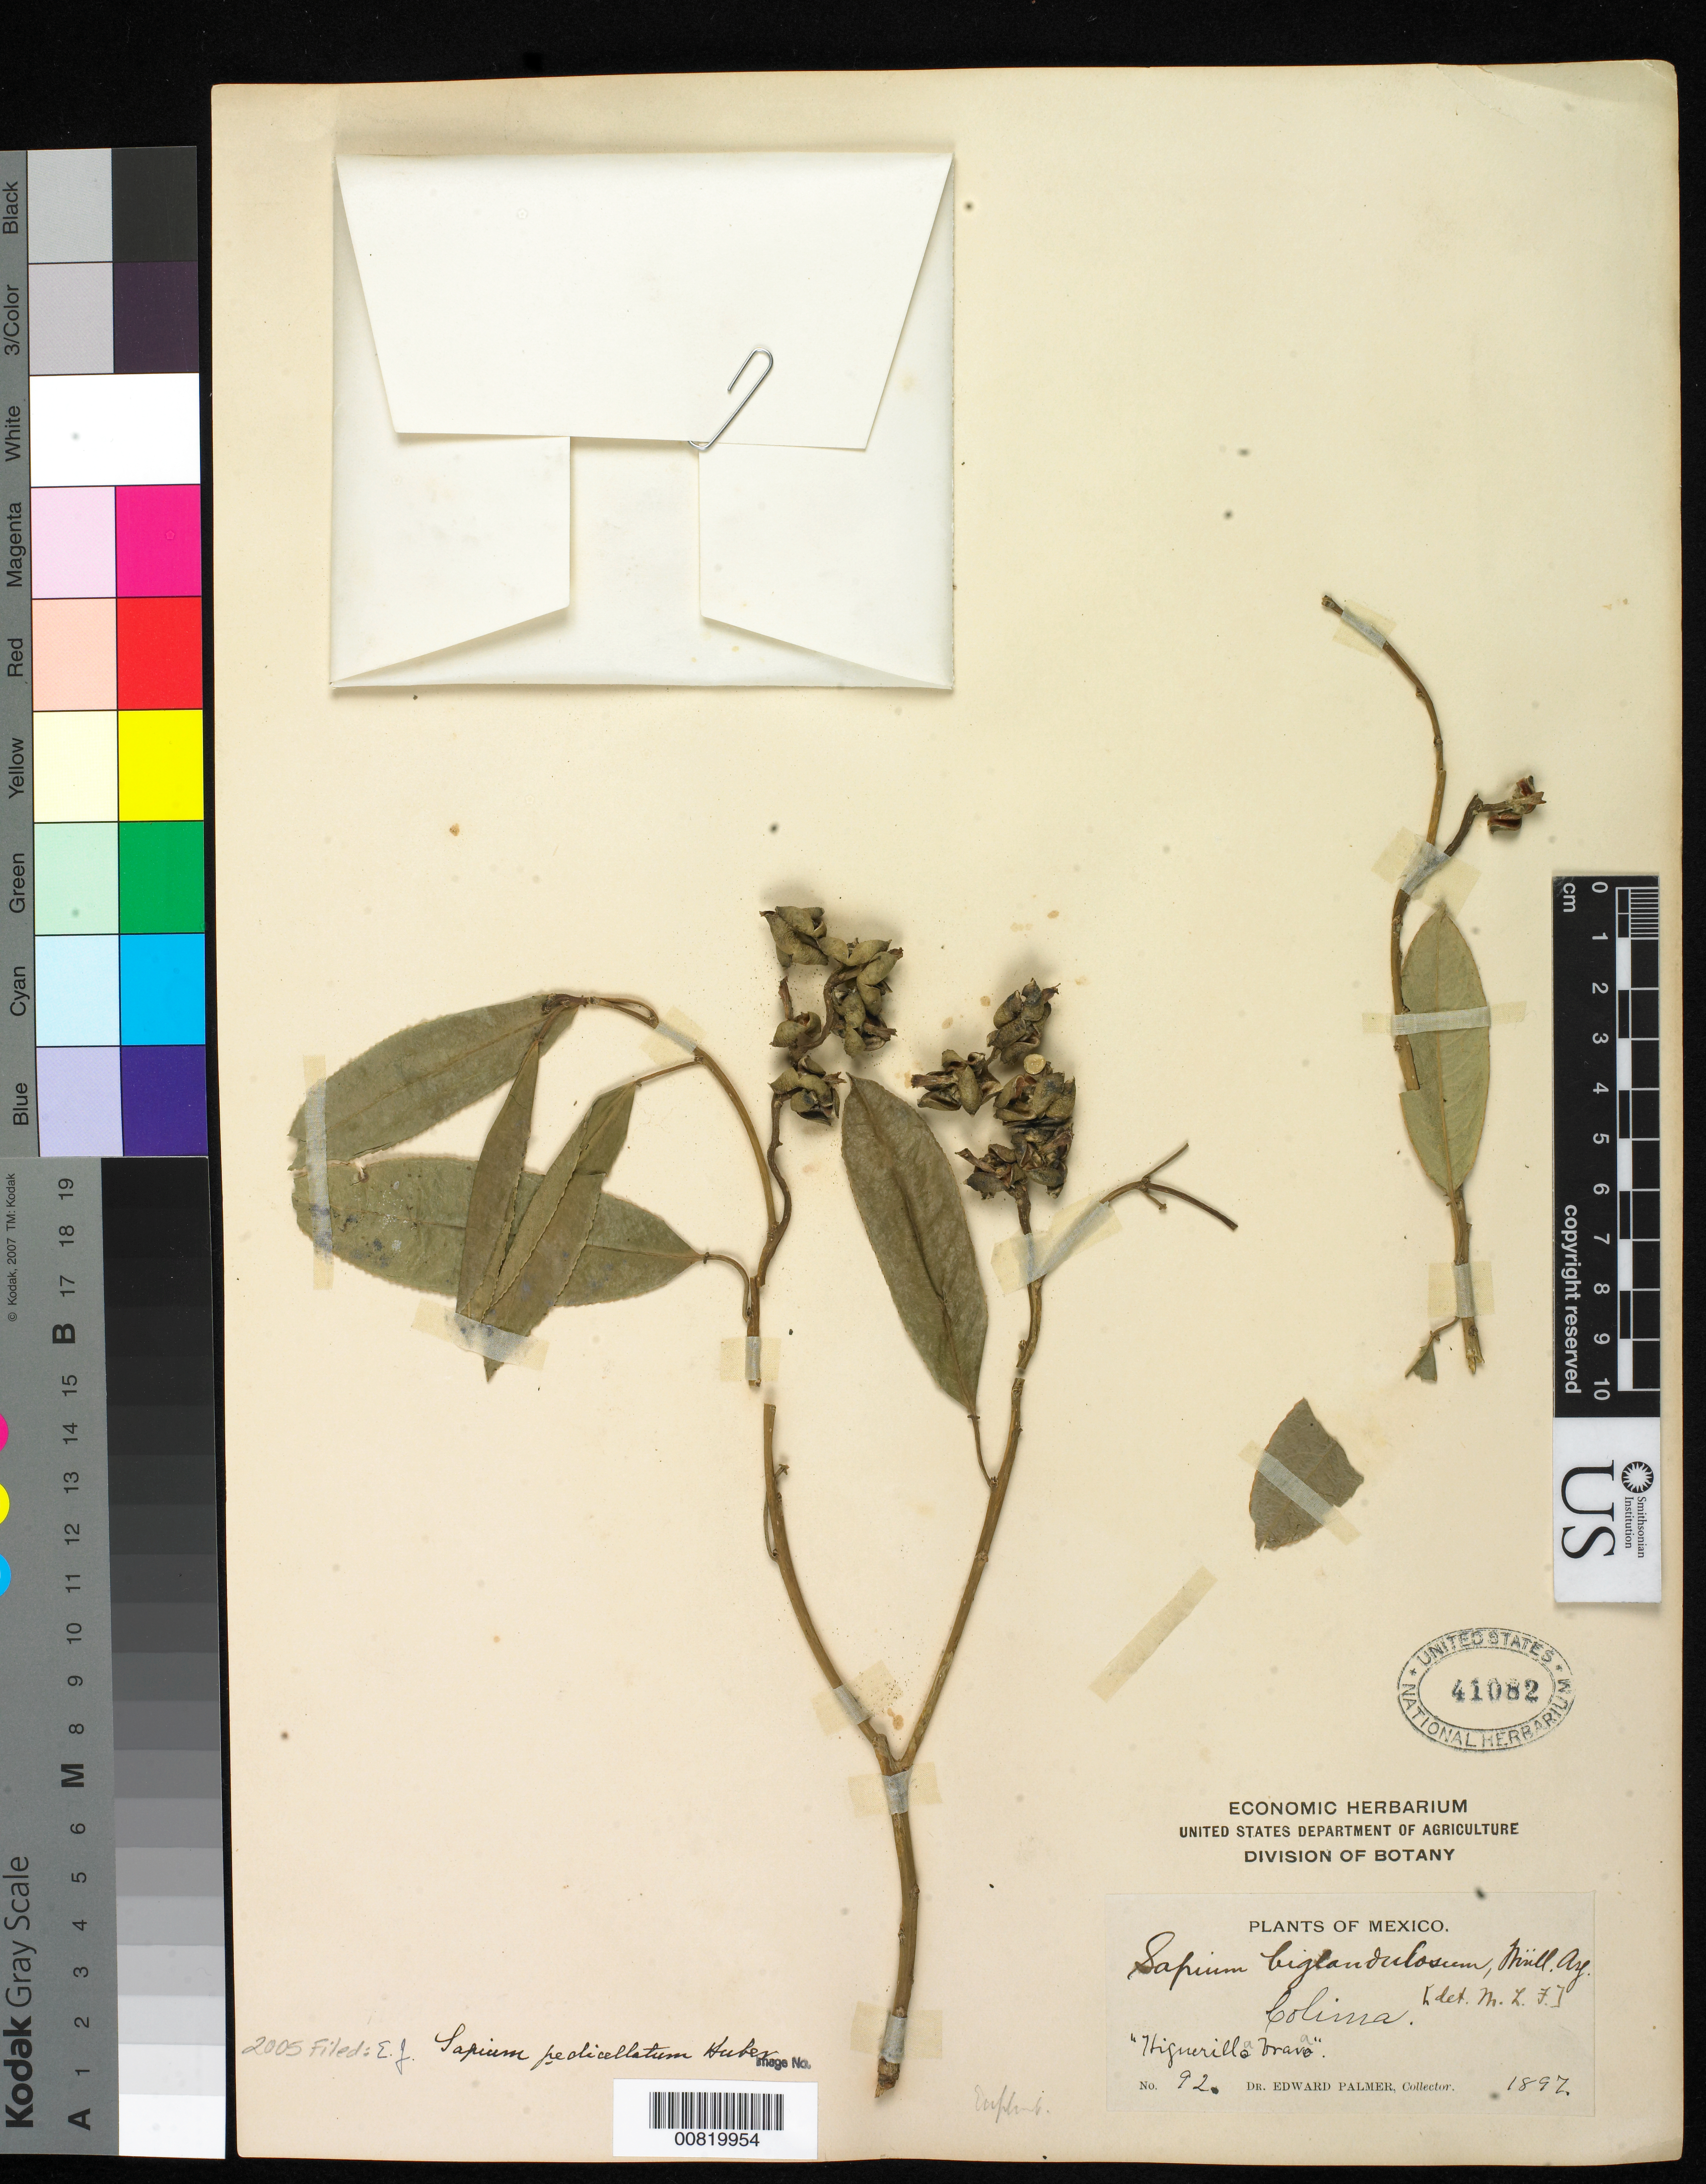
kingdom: Plantae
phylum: Tracheophyta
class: Magnoliopsida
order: Malpighiales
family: Euphorbiaceae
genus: Sapium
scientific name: Sapium pedicellatum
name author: Huber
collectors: E. Palmer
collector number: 92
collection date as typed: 1897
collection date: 1897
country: Mexico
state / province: Colima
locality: Colima.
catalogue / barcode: US 41082